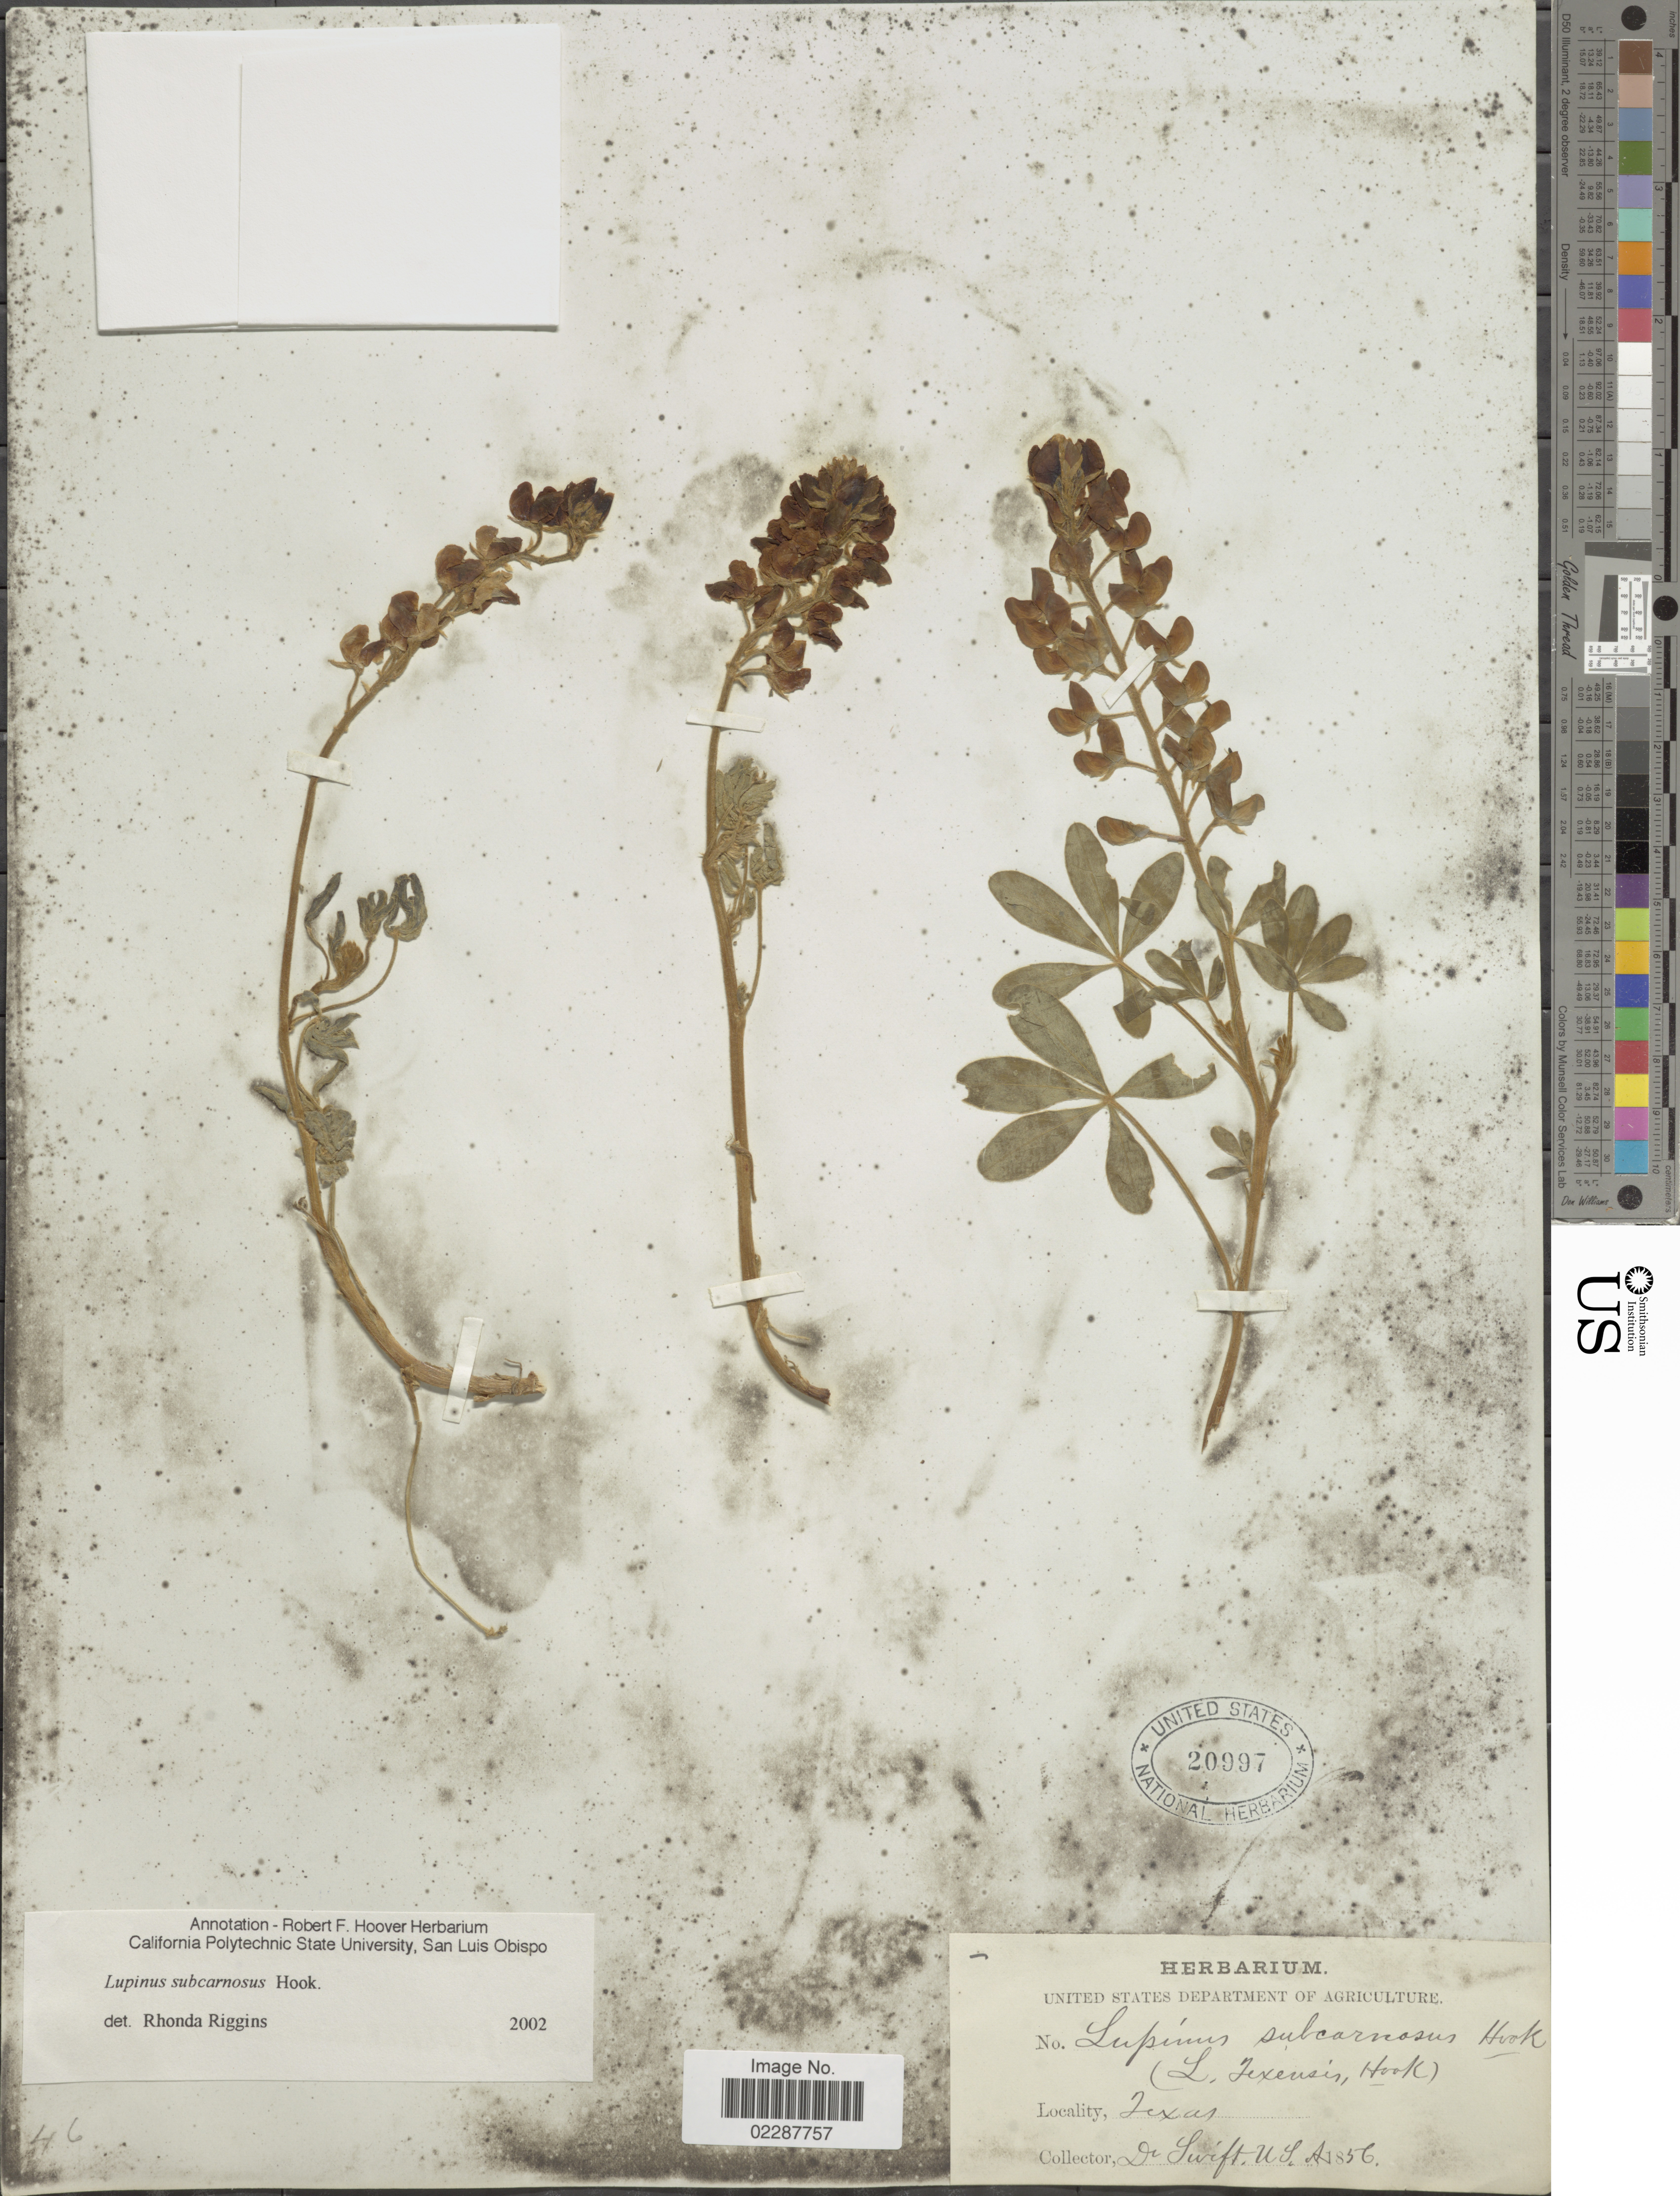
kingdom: Plantae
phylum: Tracheophyta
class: Magnoliopsida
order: Fabales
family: Fabaceae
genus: Lupinus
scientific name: Lupinus subcarnosus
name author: Hook.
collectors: Swift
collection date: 1856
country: United States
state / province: Texas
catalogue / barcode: US 20997